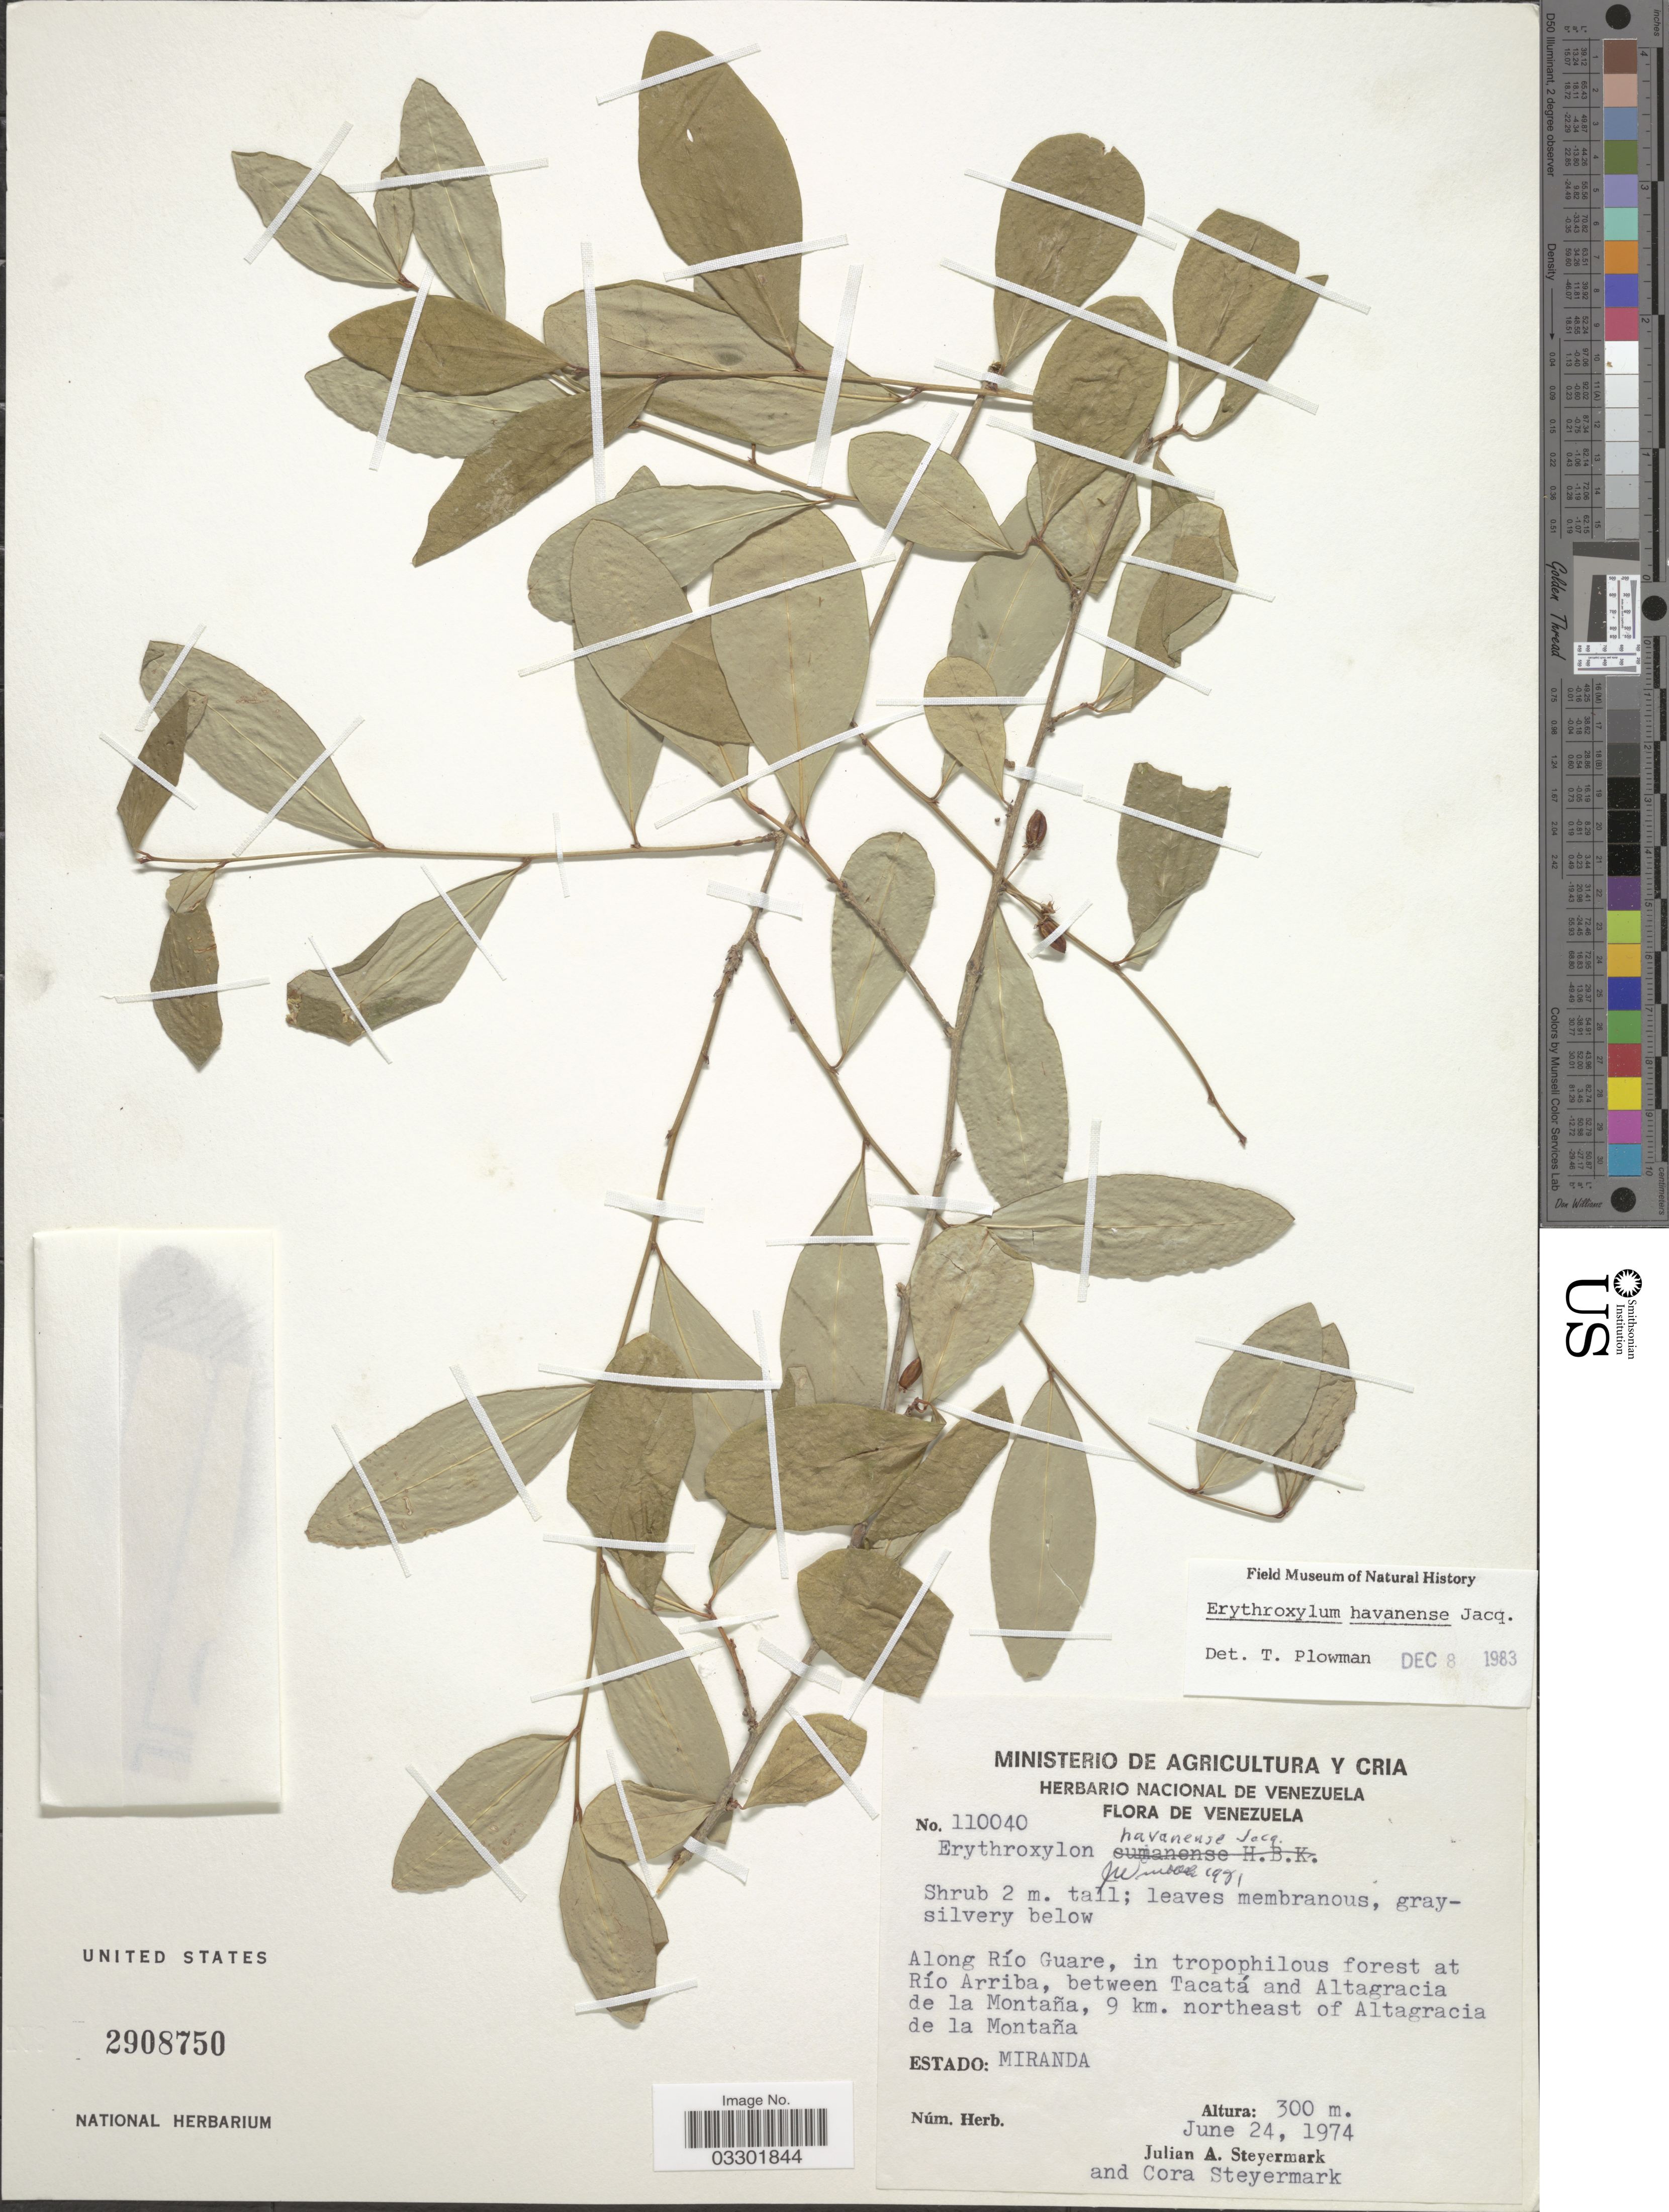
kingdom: Plantae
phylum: Tracheophyta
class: Magnoliopsida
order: Malpighiales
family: Erythroxylaceae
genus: Erythroxylum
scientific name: Erythroxylum havanense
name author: Jacq.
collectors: J. Steyermark & C. Steyermark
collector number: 110040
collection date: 1974-06-24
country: Venezuela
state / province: Miranda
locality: Along Río Guare, in tropophilous forest at Río Arriba, between Tacatá and Altagracia de la Montaña, 9 km. northeast of Altagracia de la Montaña.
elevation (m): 300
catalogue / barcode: US 2908750